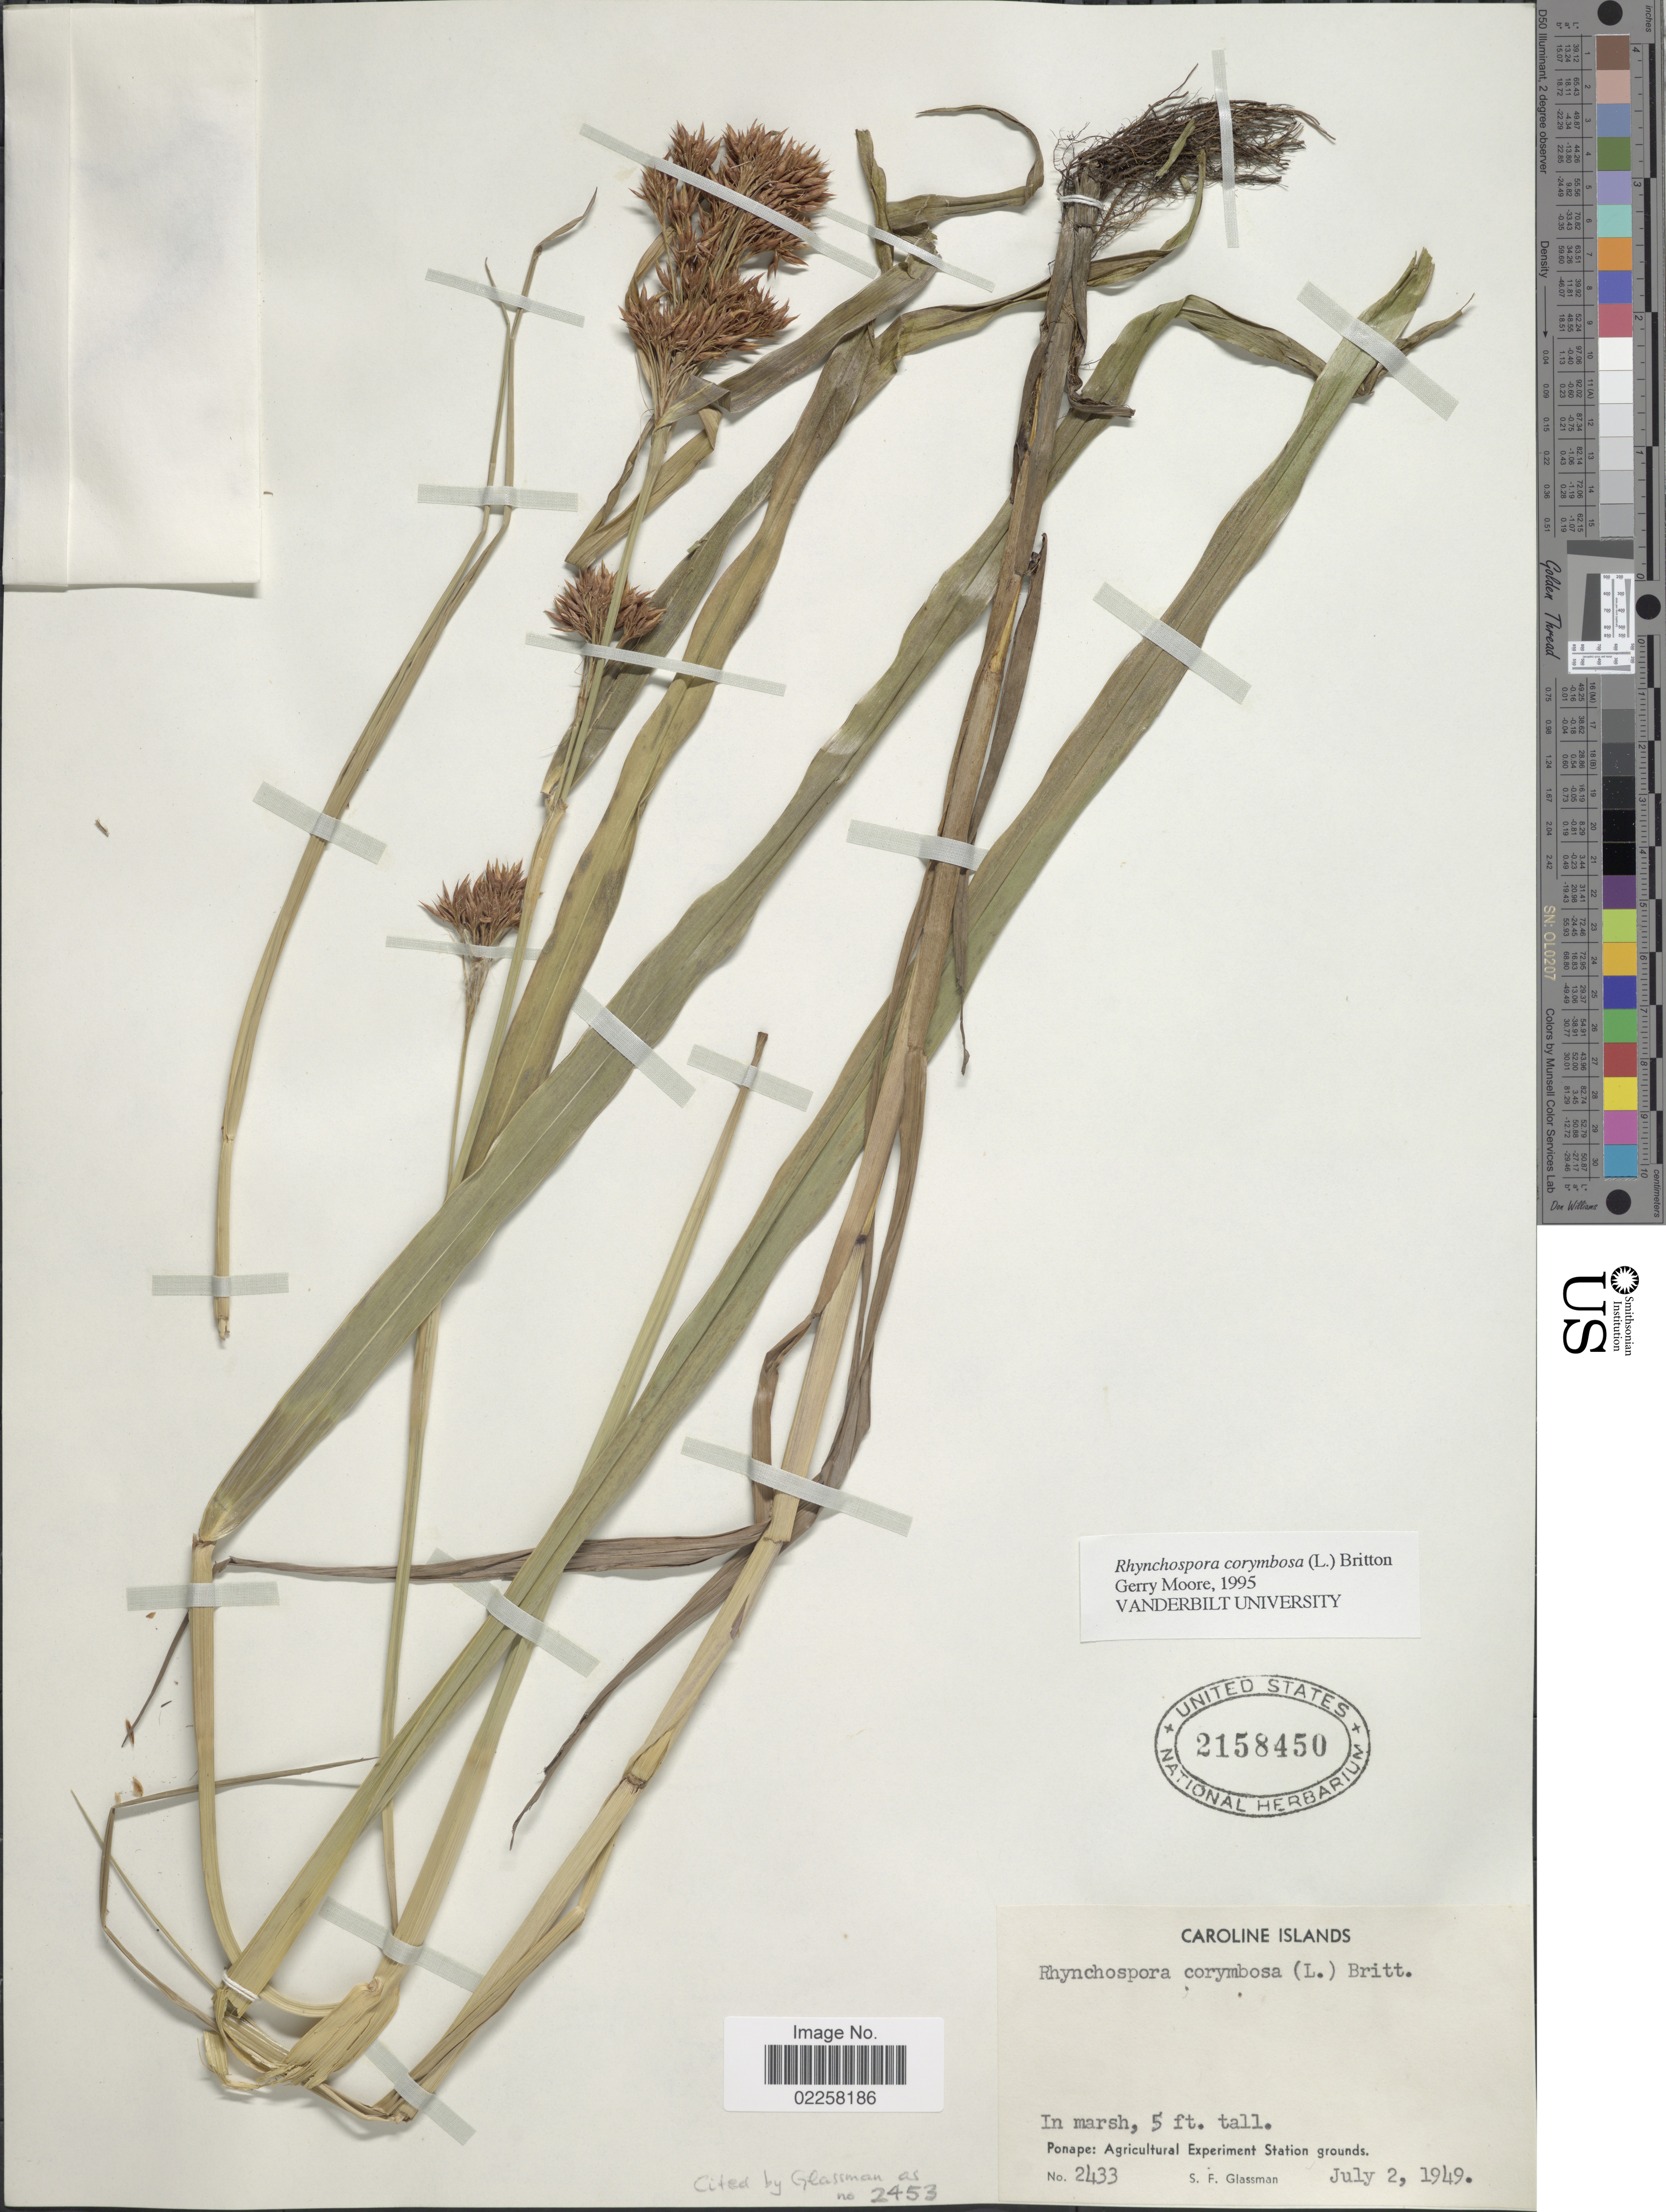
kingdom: Plantae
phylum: Tracheophyta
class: Liliopsida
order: Poales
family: Cyperaceae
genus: Rhynchospora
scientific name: Rhynchospora corymbosa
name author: (L.) Britton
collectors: S. F. Glassman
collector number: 2433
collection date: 1949-07-02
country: Micronesia, Federated States of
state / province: Pohnpei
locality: Caroline Islands. Ponape: Agricultural Experiment Station grounds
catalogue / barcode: US 2158450